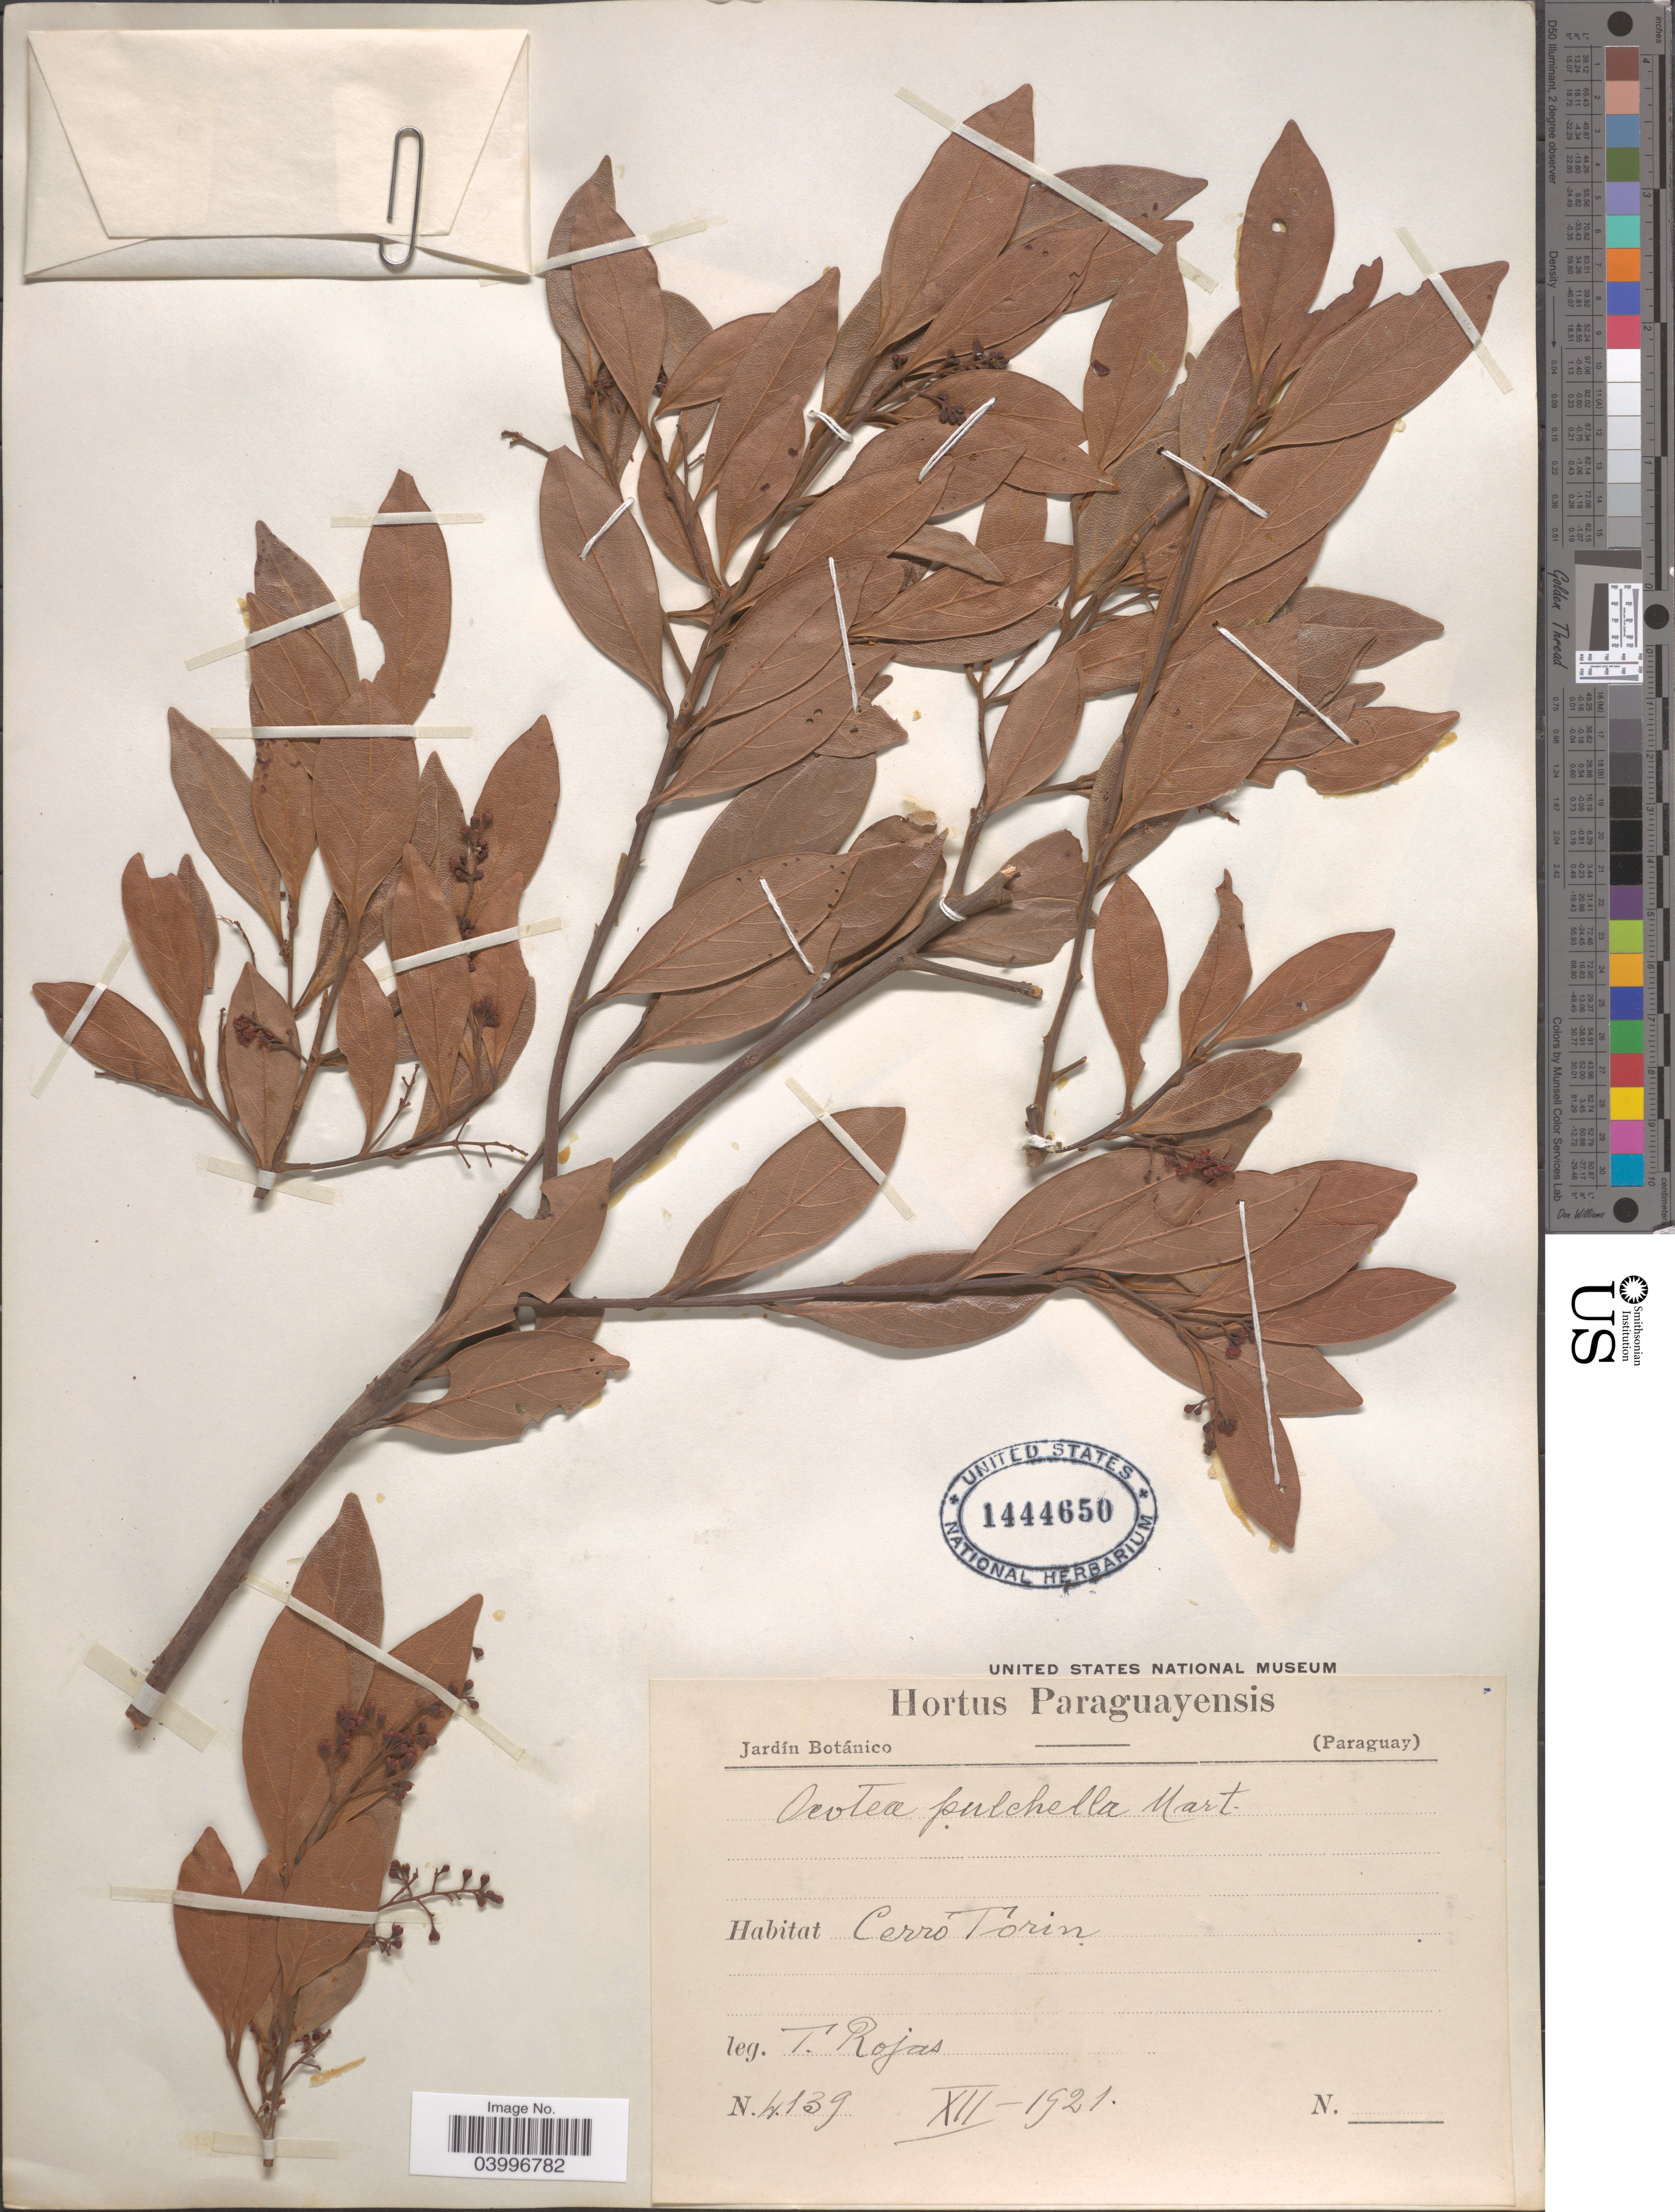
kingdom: Plantae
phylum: Tracheophyta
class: Magnoliopsida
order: Laurales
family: Lauraceae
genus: Ocotea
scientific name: Ocotea pulchella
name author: (Nees & Mart.) Mez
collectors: T. Rojas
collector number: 4139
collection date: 1921-12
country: Paraguay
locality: Cerro Torin.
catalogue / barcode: US 1444650